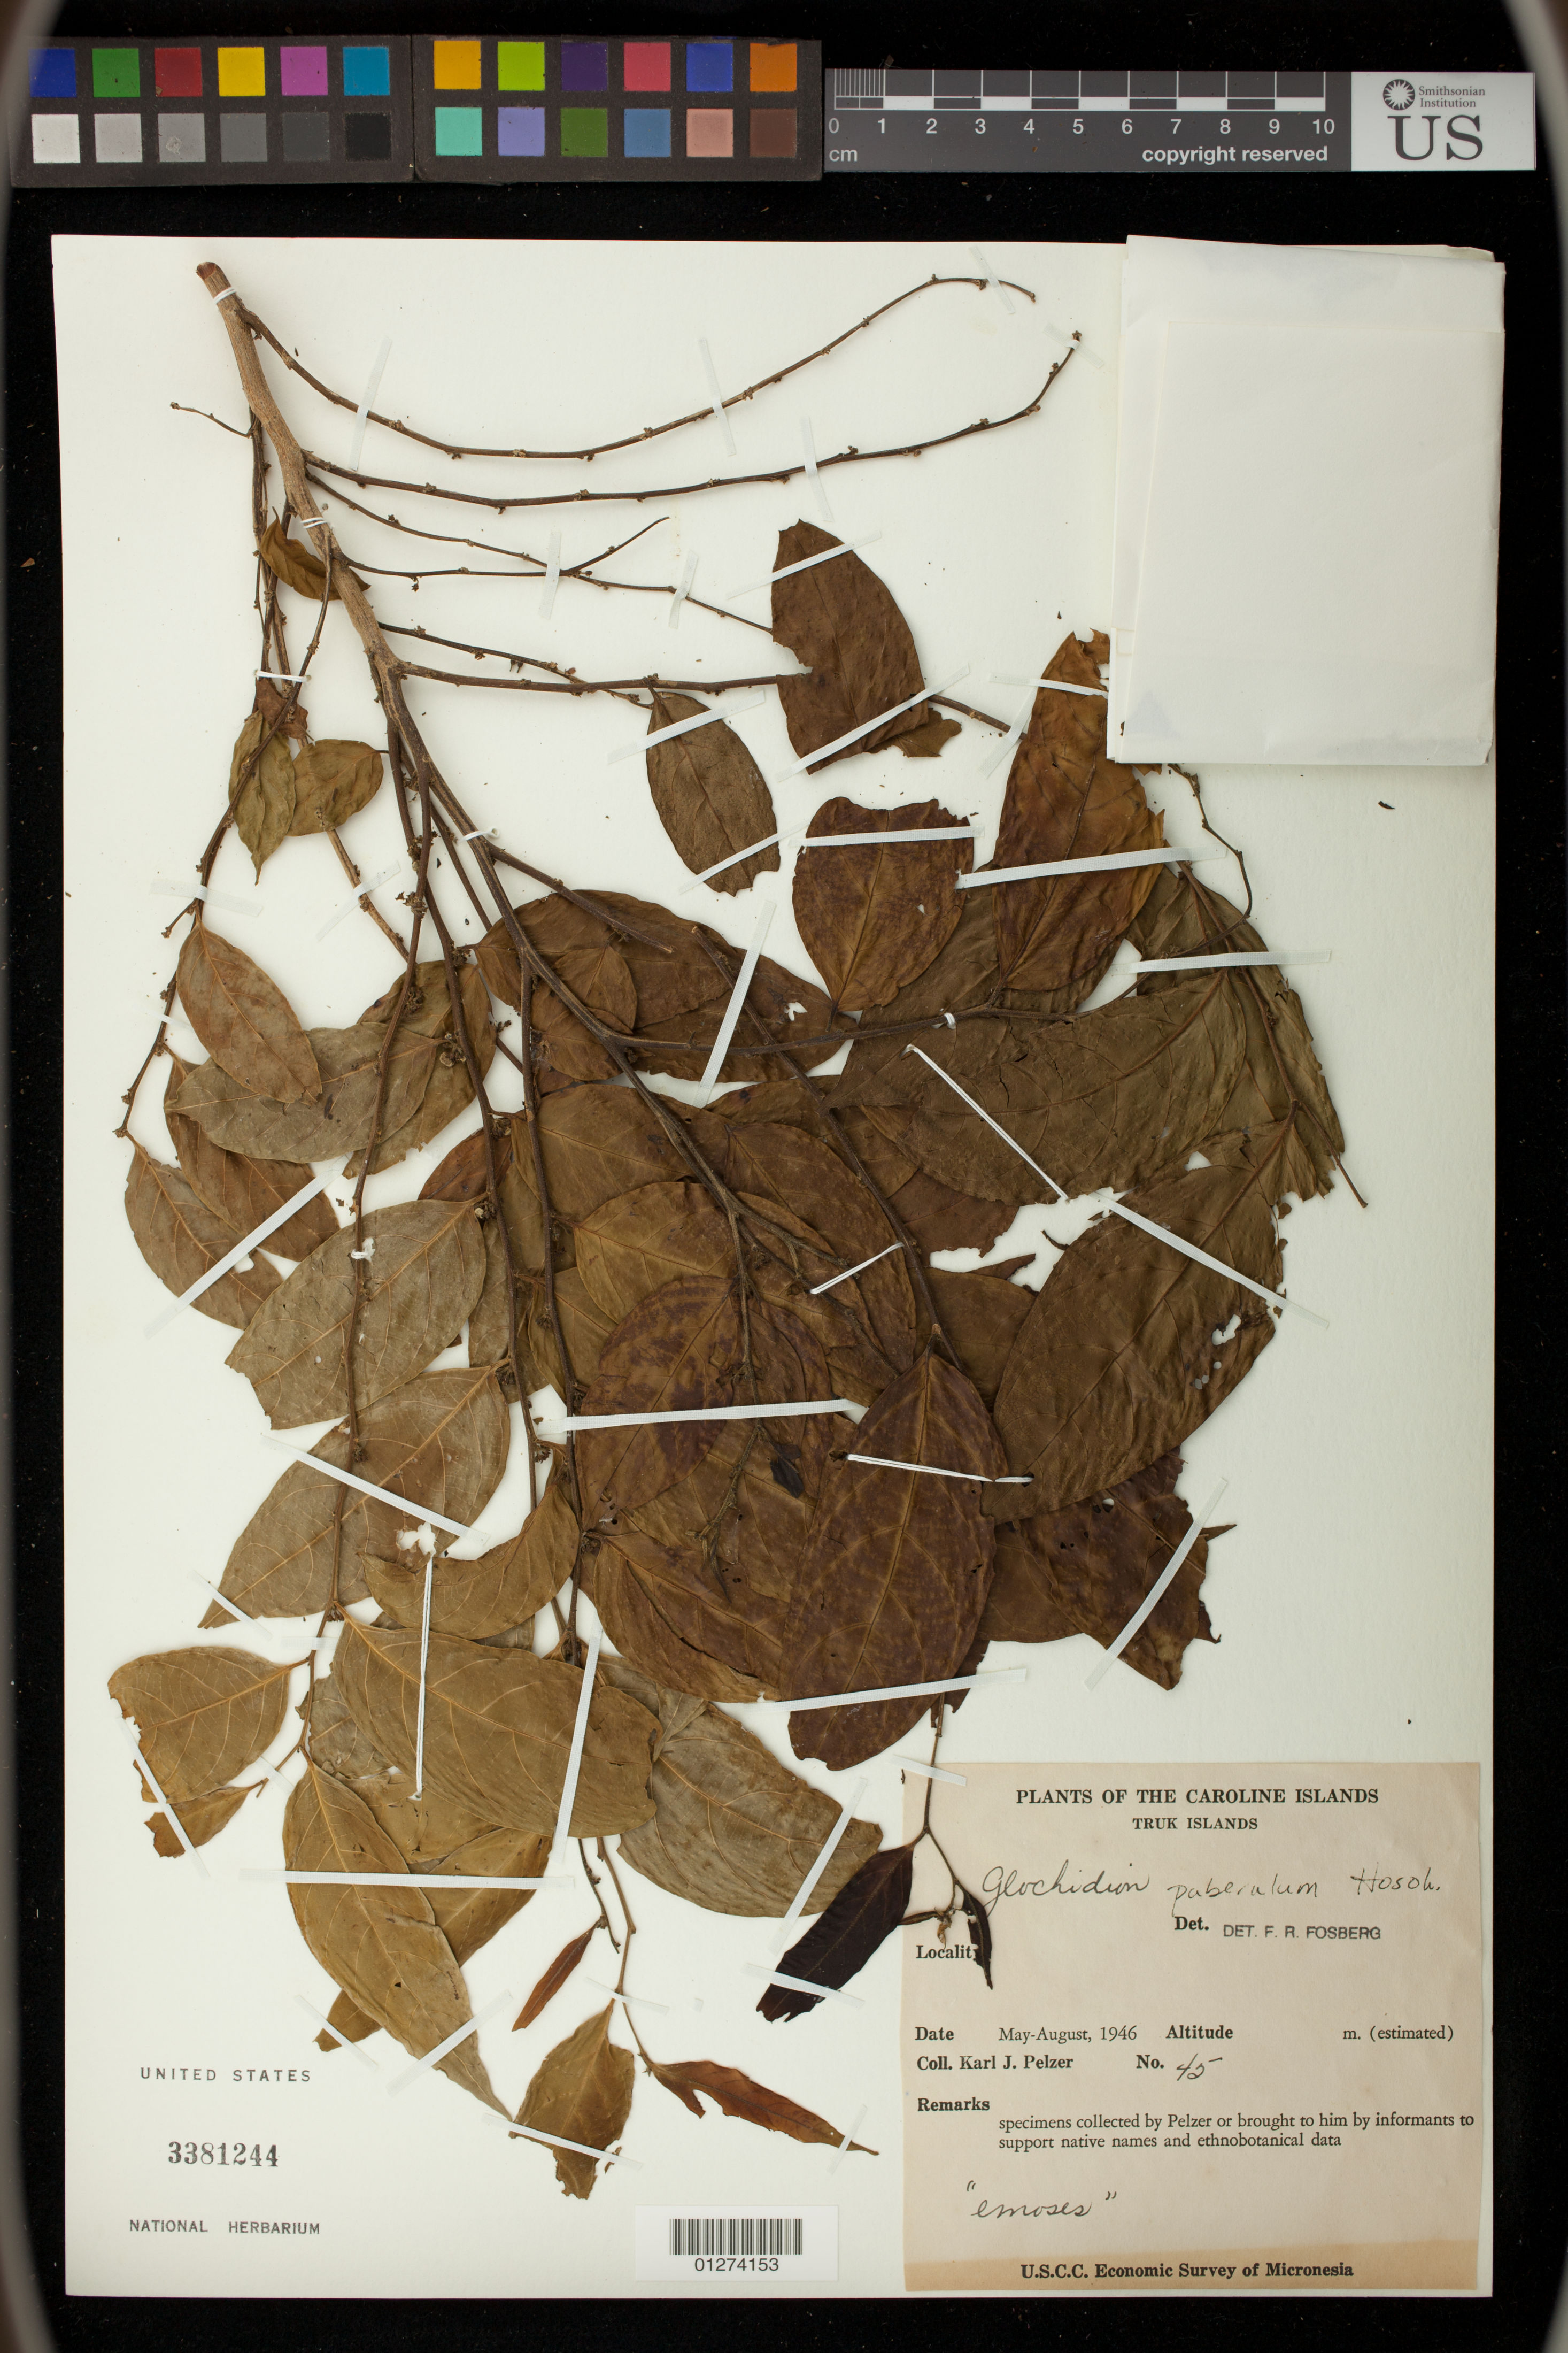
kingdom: Plantae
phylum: Tracheophyta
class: Magnoliopsida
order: Malpighiales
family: Phyllanthaceae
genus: Phyllanthus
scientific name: Phyllanthus senyavinianus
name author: (Glassman) W.L. Wagner & Lorence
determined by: Wagner, W. L., (BOT), Smithsonian Institution - National Museum of Natural History (UNITED STATES)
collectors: K. J. Pelzer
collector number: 45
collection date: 1946-05/1946-08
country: Micronesia, Federated States of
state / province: Truk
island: Truk Is.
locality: Caroline Islands. Truk [Chuuk] Islands.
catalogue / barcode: US 3381244